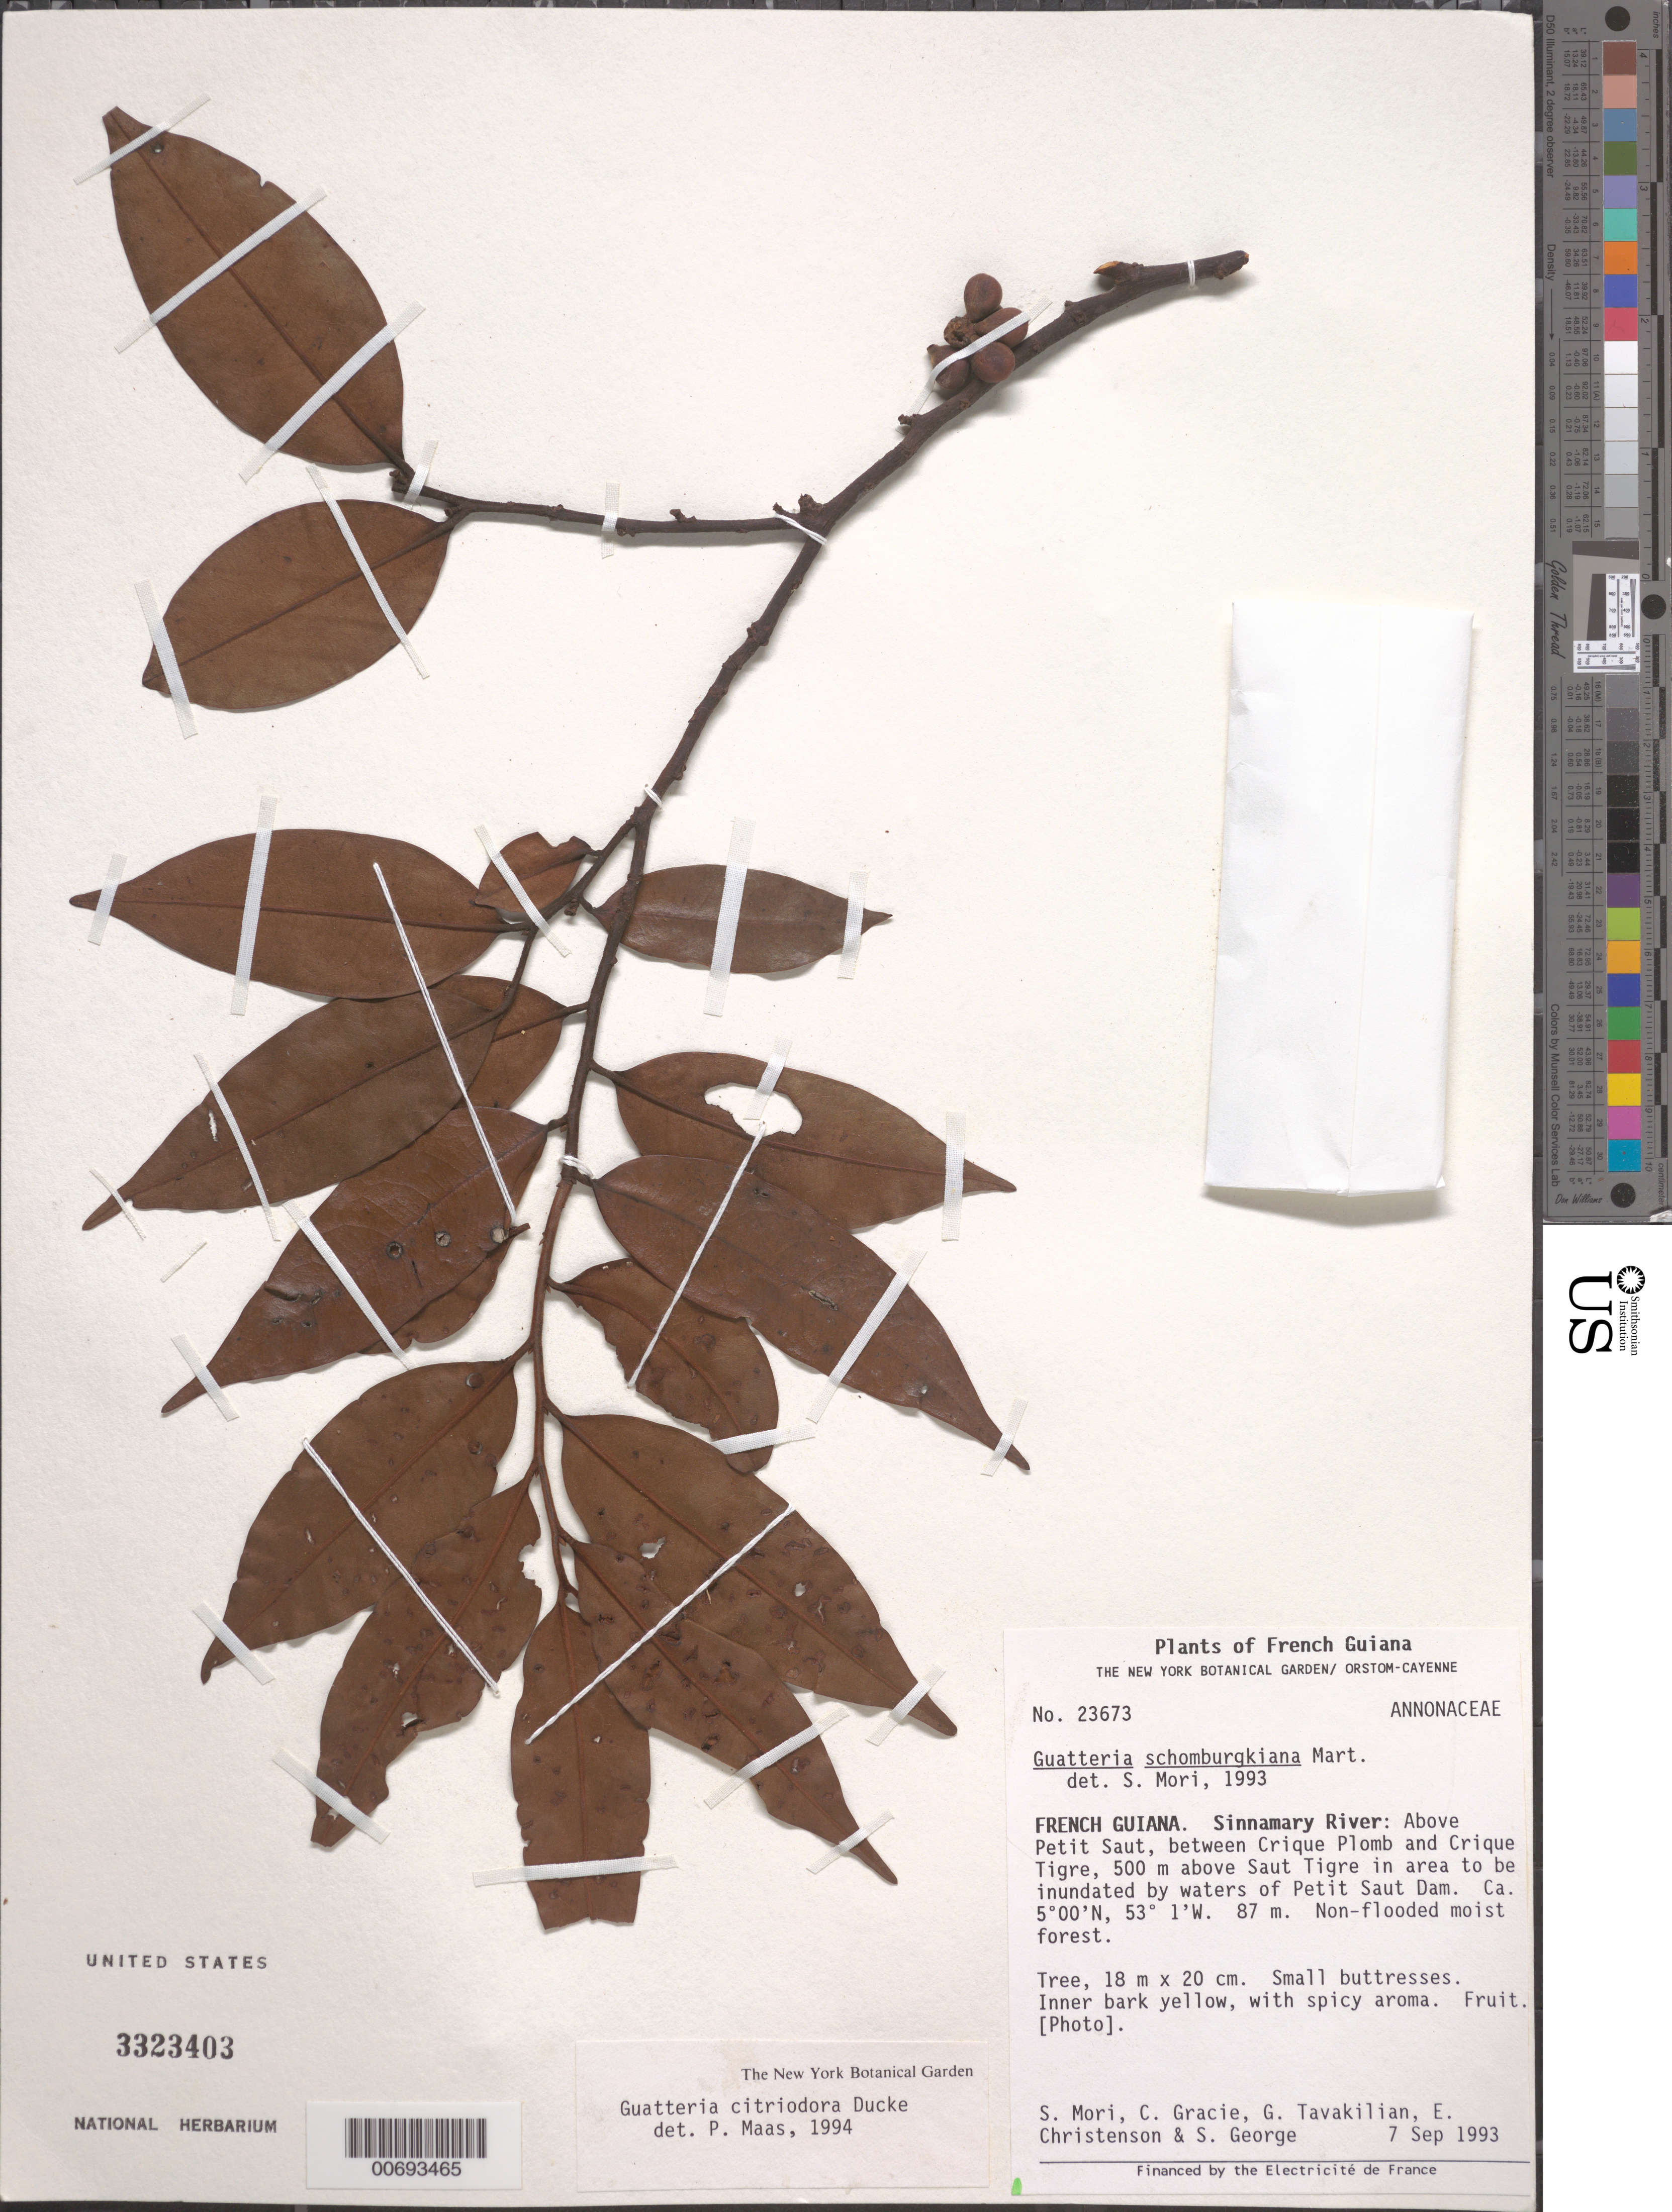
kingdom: Plantae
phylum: Tracheophyta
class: Magnoliopsida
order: Magnoliales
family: Annonaceae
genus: Guatteria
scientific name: Guatteria citriodora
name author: Ducke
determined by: Maas, Paul J. M.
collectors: S. Mori, C. A. Gracie, G. Tavakilian, E. Christenson & S. George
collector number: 23673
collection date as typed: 7-Sep-93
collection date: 1993-09-07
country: French Guiana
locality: Sinnamary River, above Petit Saut, between Crique Plomb and Crique Tigre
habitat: Non-flooded moist forest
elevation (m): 87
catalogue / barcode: US 3323403